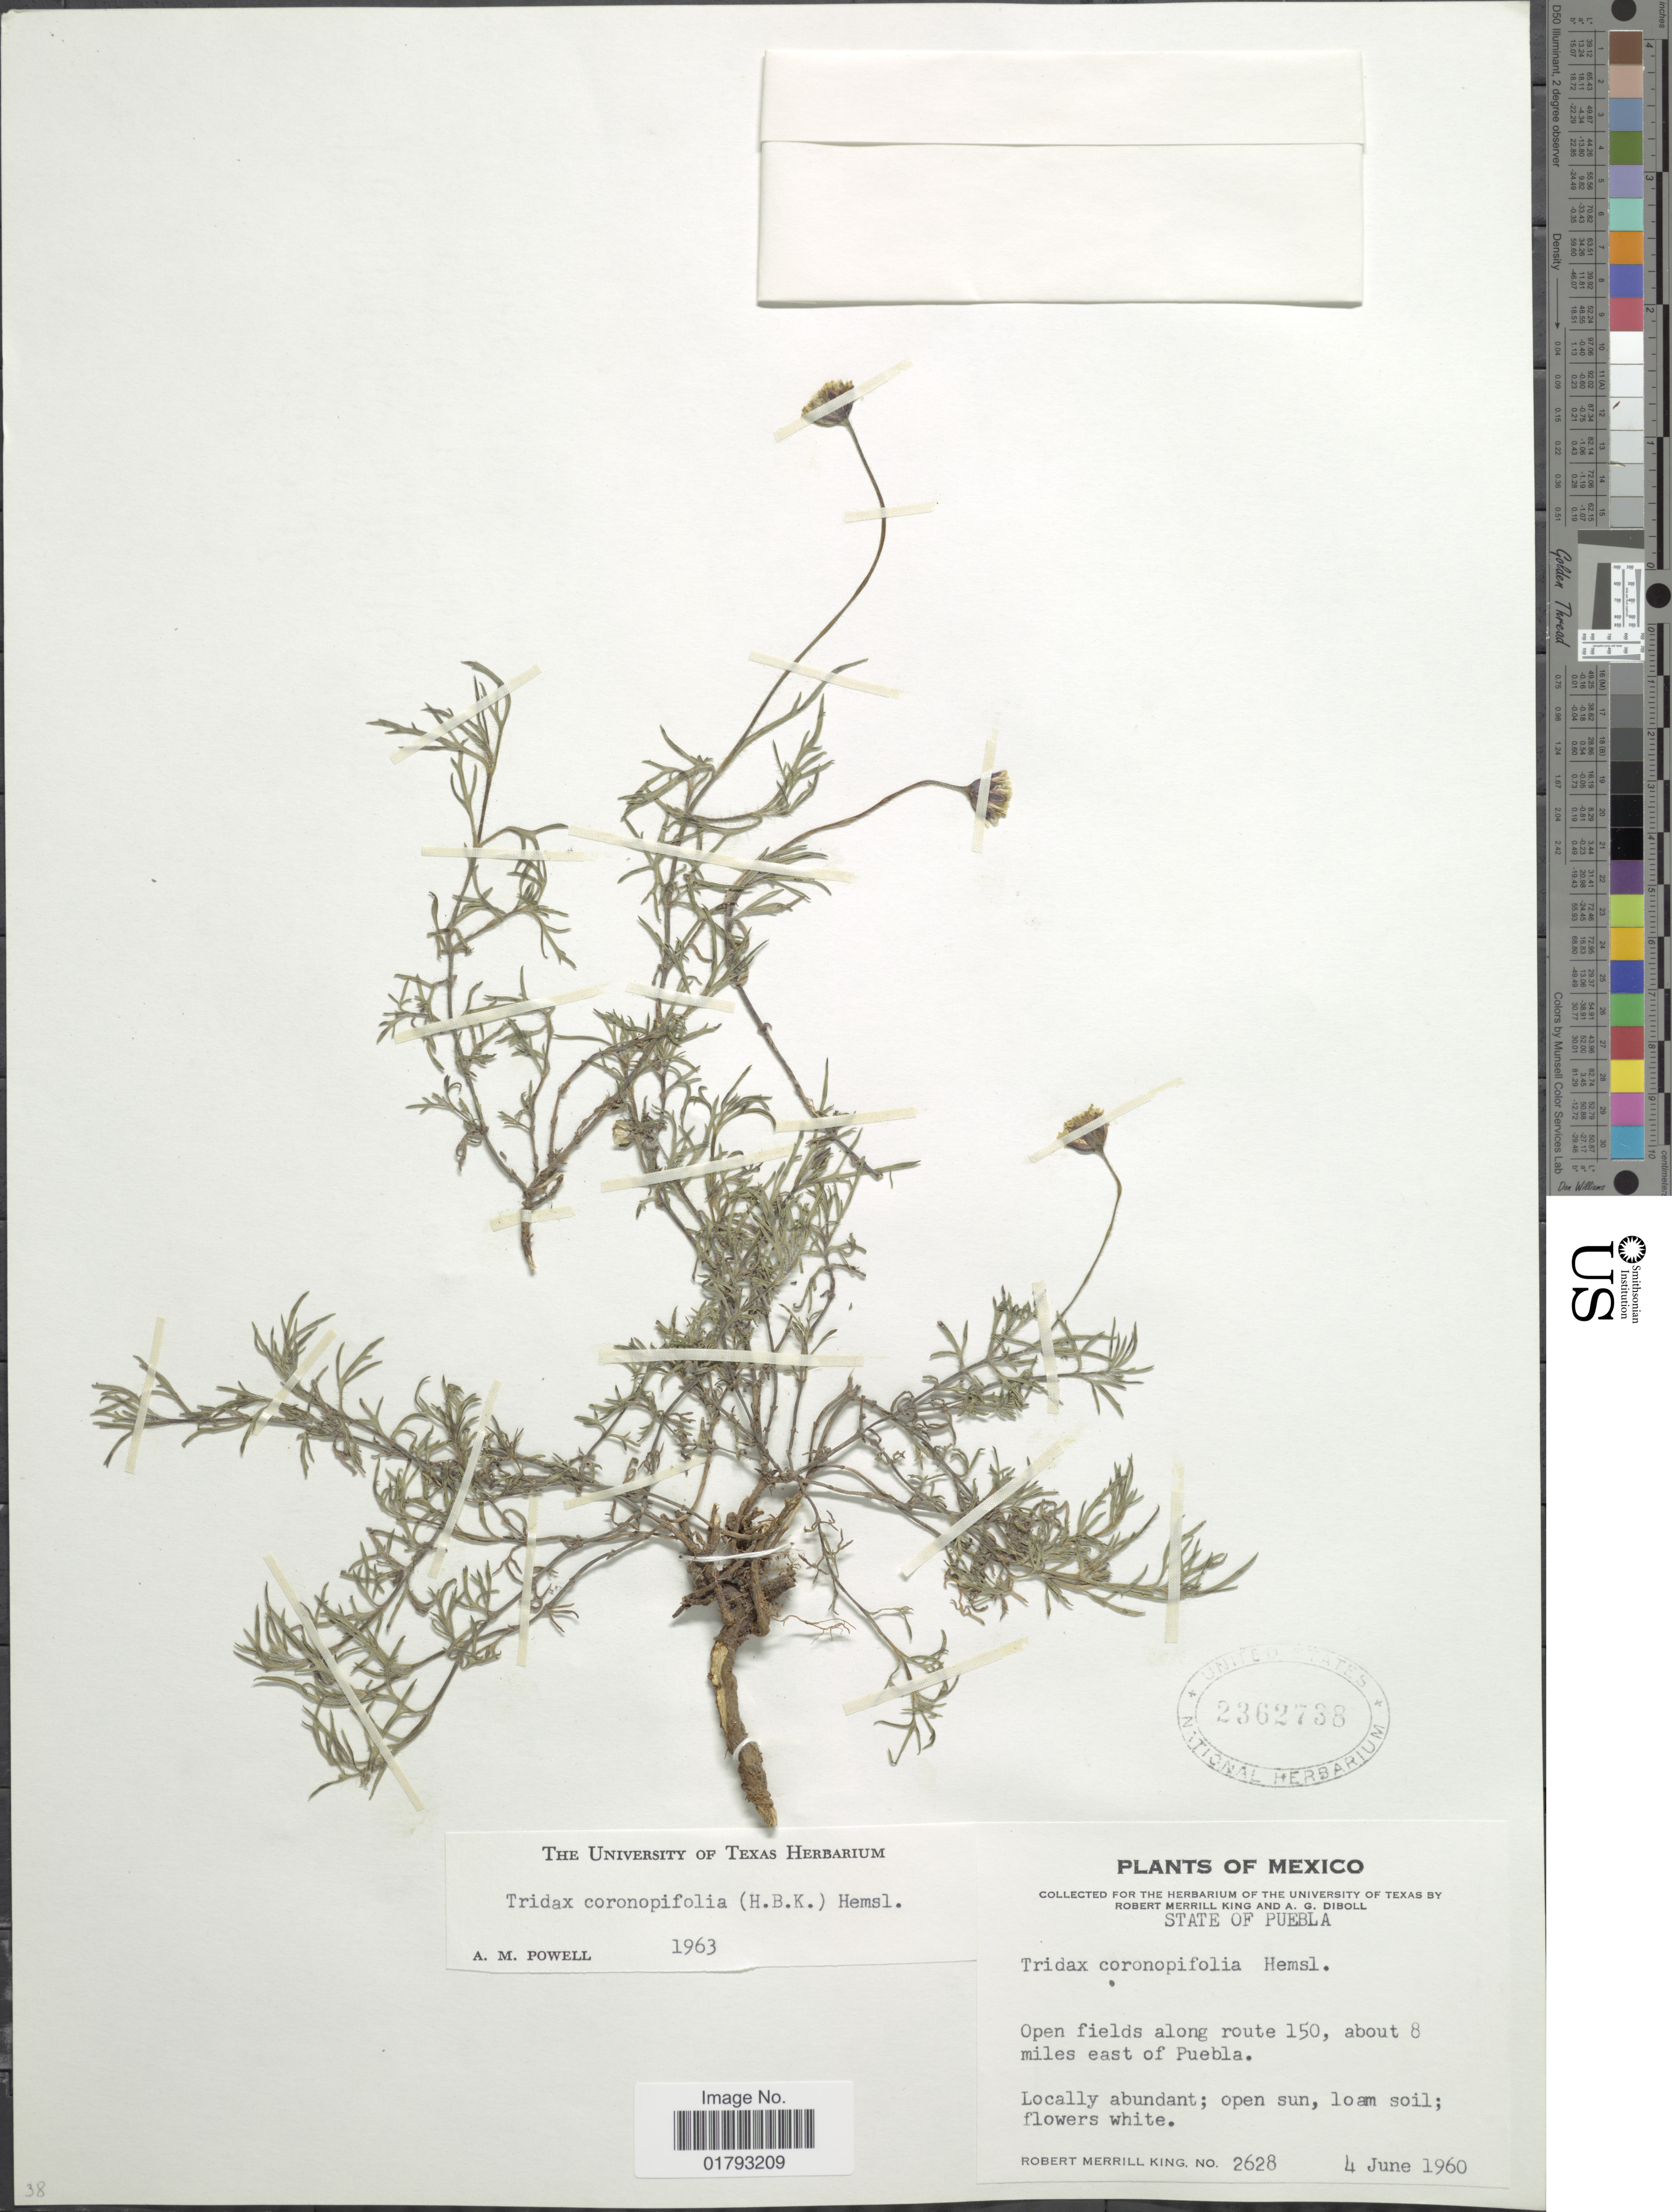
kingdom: Plantae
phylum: Tracheophyta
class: Magnoliopsida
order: Asterales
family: Asteraceae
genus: Tridax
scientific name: Tridax coronopifolia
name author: (Kunth) Hemsl.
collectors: R. M. King & A. Diboll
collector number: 2628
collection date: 1960-06-04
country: Mexico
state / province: Puebla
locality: State of Puebla. Open fields along route150, about 8 miles east of Puebla.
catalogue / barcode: US 2362738